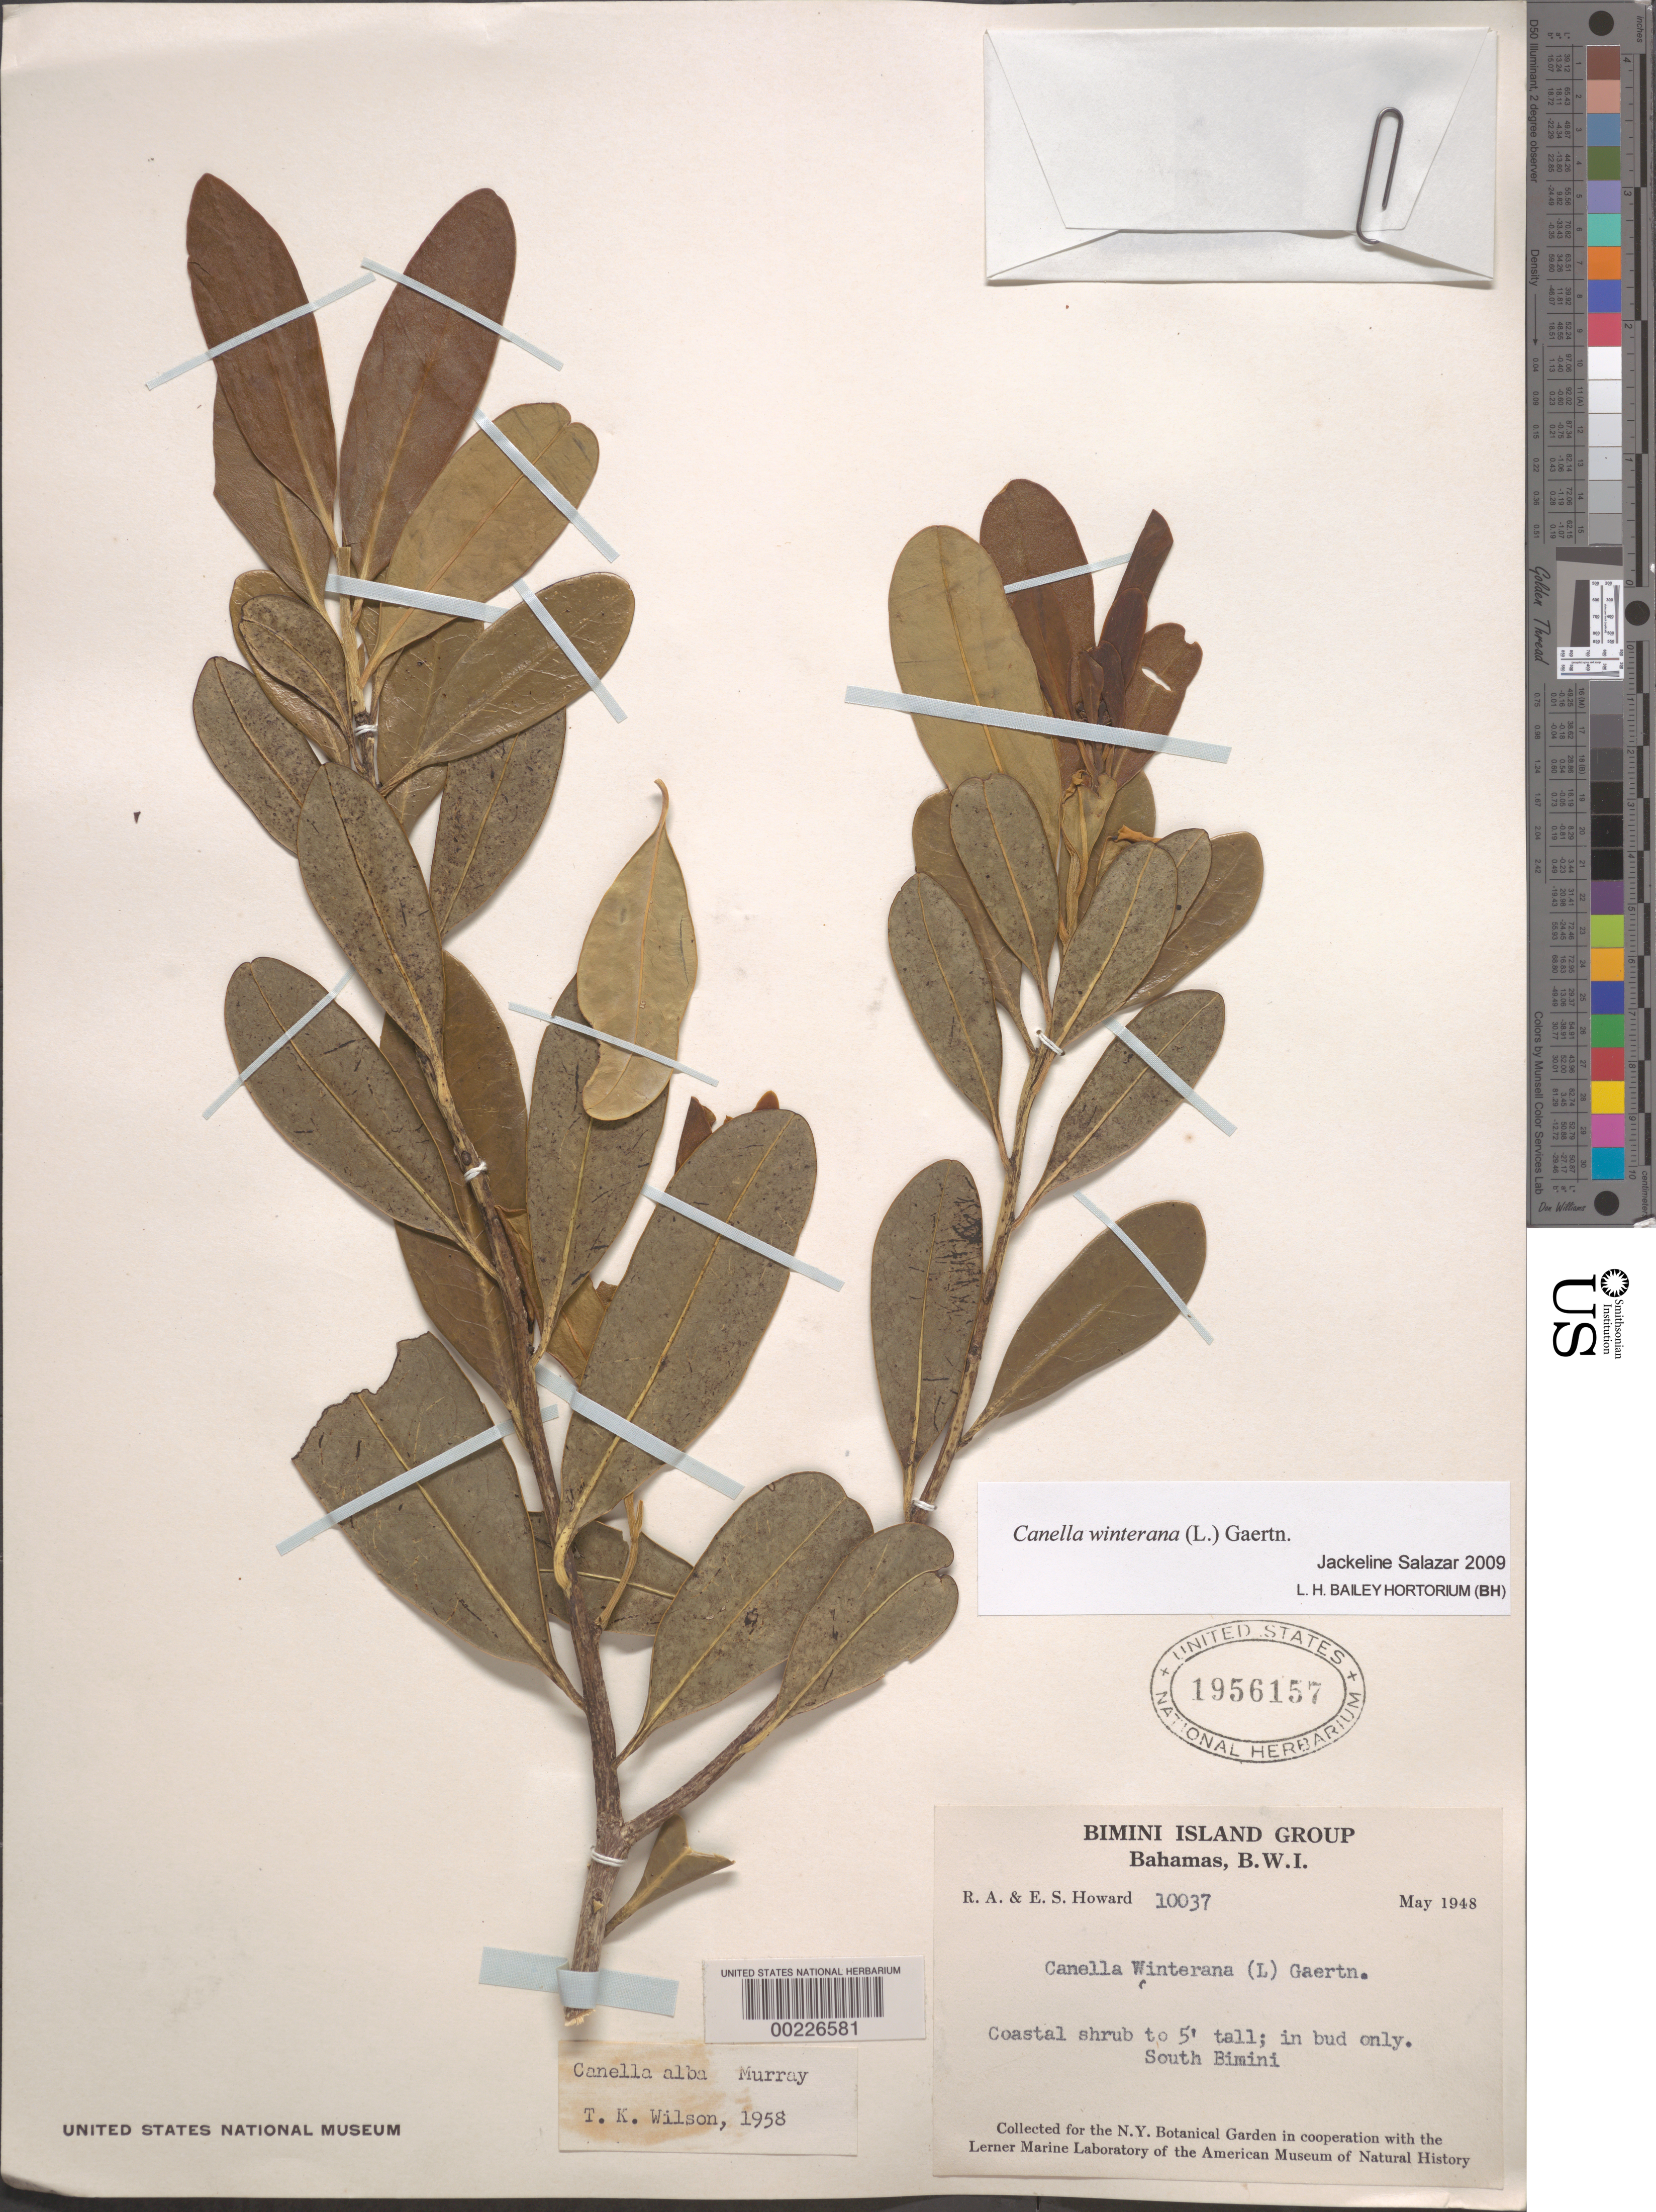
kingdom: Plantae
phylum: Tracheophyta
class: Magnoliopsida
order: Canellales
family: Canellaceae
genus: Canella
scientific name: Canella winterana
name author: (L.) Gaertn.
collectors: R. A. Howard & E. S. Howard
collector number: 10037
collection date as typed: May 1948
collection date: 1948-05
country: Bahamas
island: Bimini Is.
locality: South bimini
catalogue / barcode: US 1956157